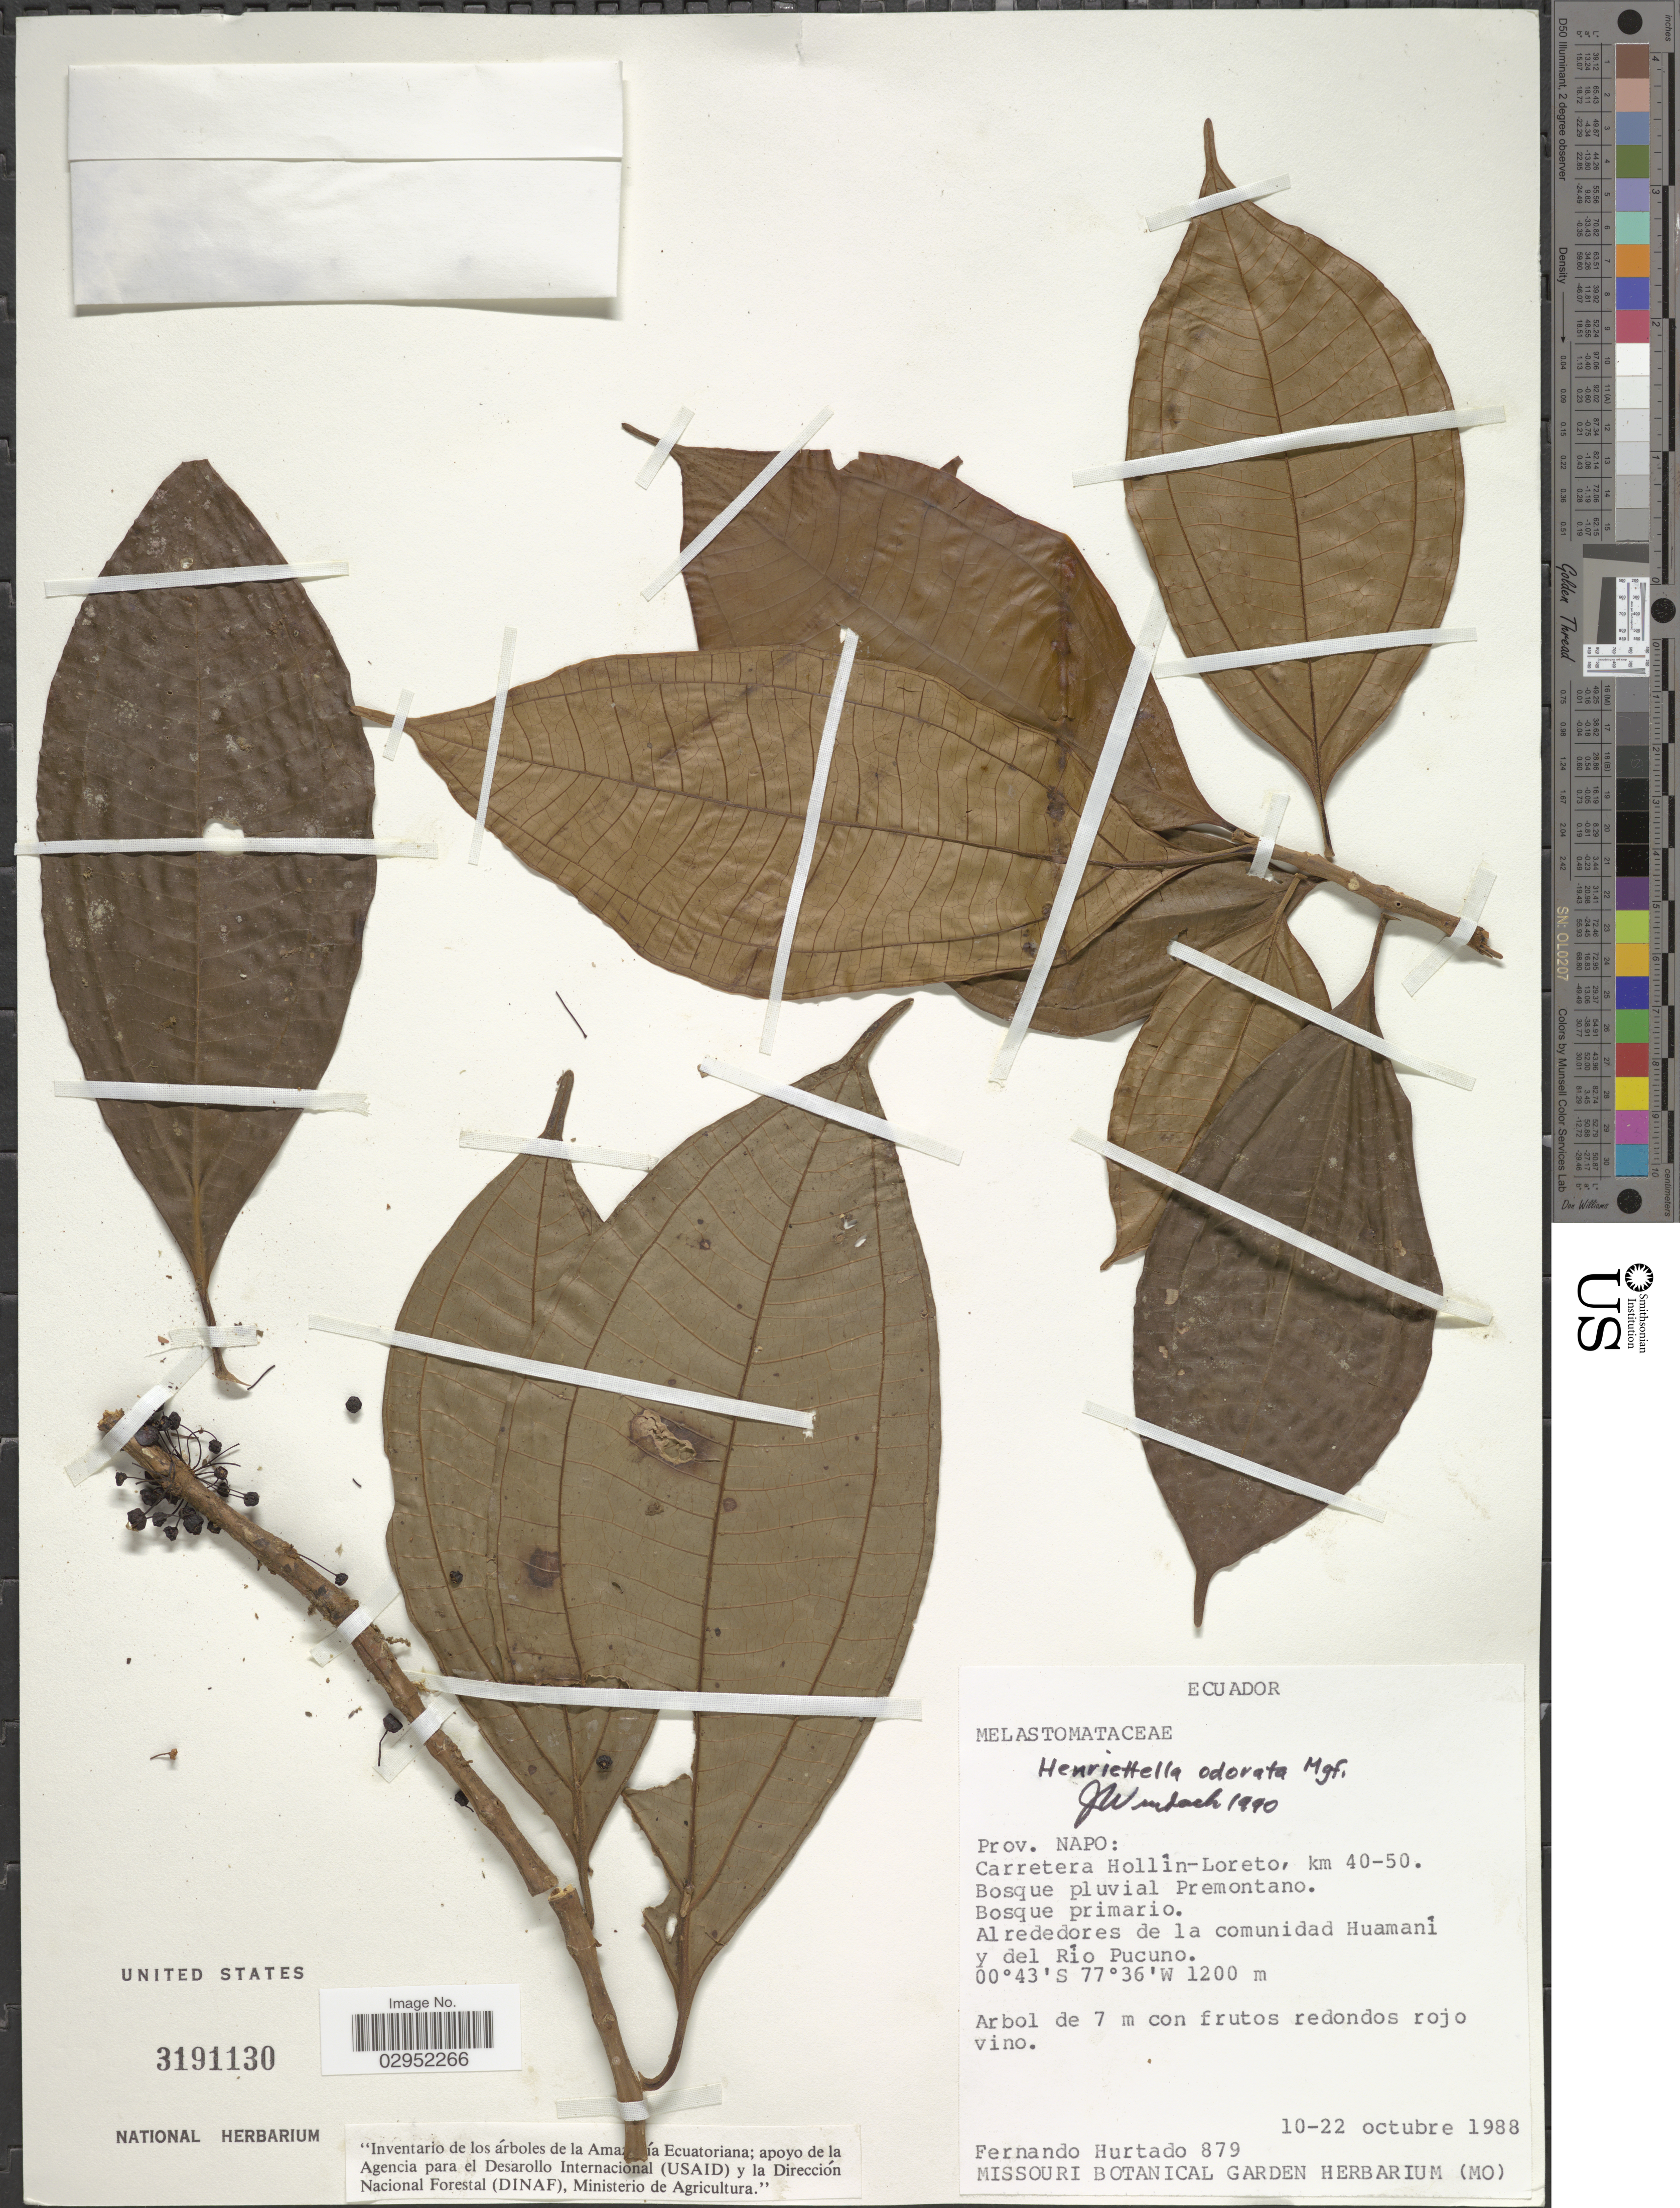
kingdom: Plantae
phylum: Tracheophyta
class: Magnoliopsida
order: Myrtales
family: Melastomataceae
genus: Henriettea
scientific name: Henriettea odorata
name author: (Markgr.) Penneys et al.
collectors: F. Hurtado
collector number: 879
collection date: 1988-10-10/1988-10-22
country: Ecuador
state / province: Napo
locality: Carretera Hollín-Loreto, km 40-50. Bosque pluvial Premontano. Alrededores de la comunidad Huamaní y del Río Pucuno.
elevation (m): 1200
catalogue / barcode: US 3191130